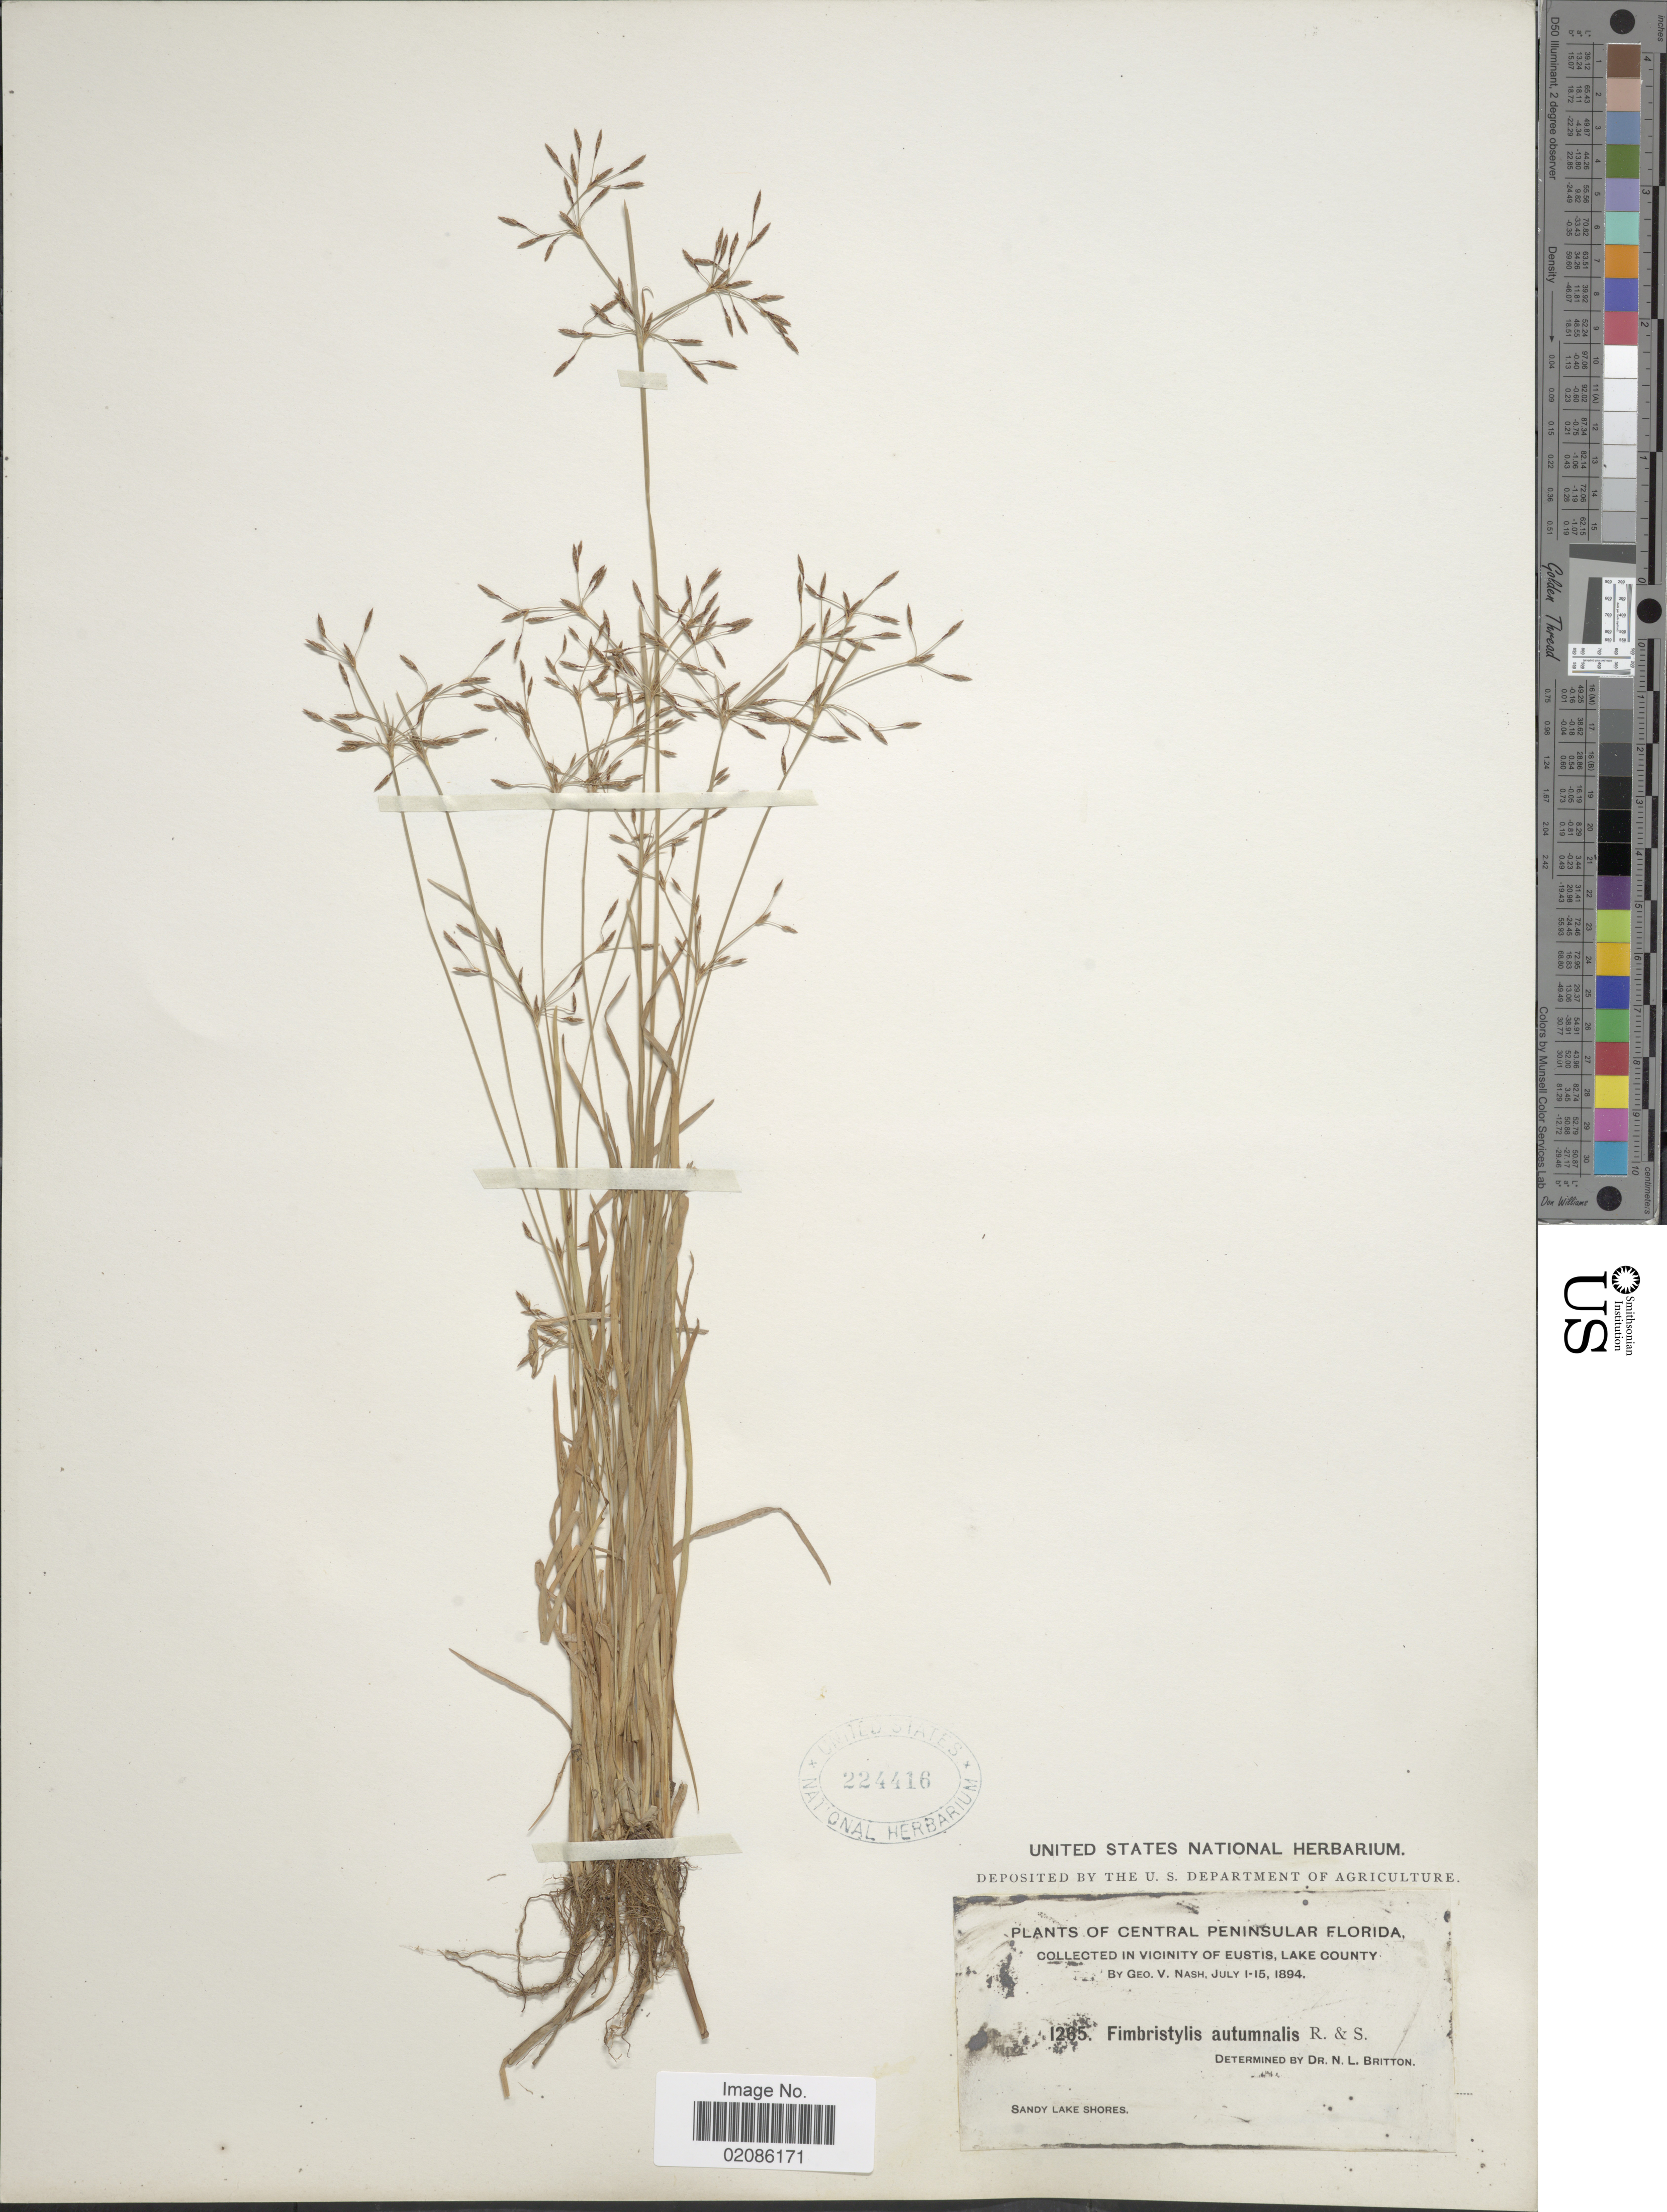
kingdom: Plantae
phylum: Tracheophyta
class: Liliopsida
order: Poales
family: Cyperaceae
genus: Fimbristylis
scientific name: Fimbristylis autumnalis (L.) Roem. & Schult.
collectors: G. V. Nash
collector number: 1265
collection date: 1894-07-01/1894-07-15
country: United States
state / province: Florida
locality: Central Peninsular Florida. In Vicinity of Eustis, Lake County. Sandy Lake Shores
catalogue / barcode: US 224416